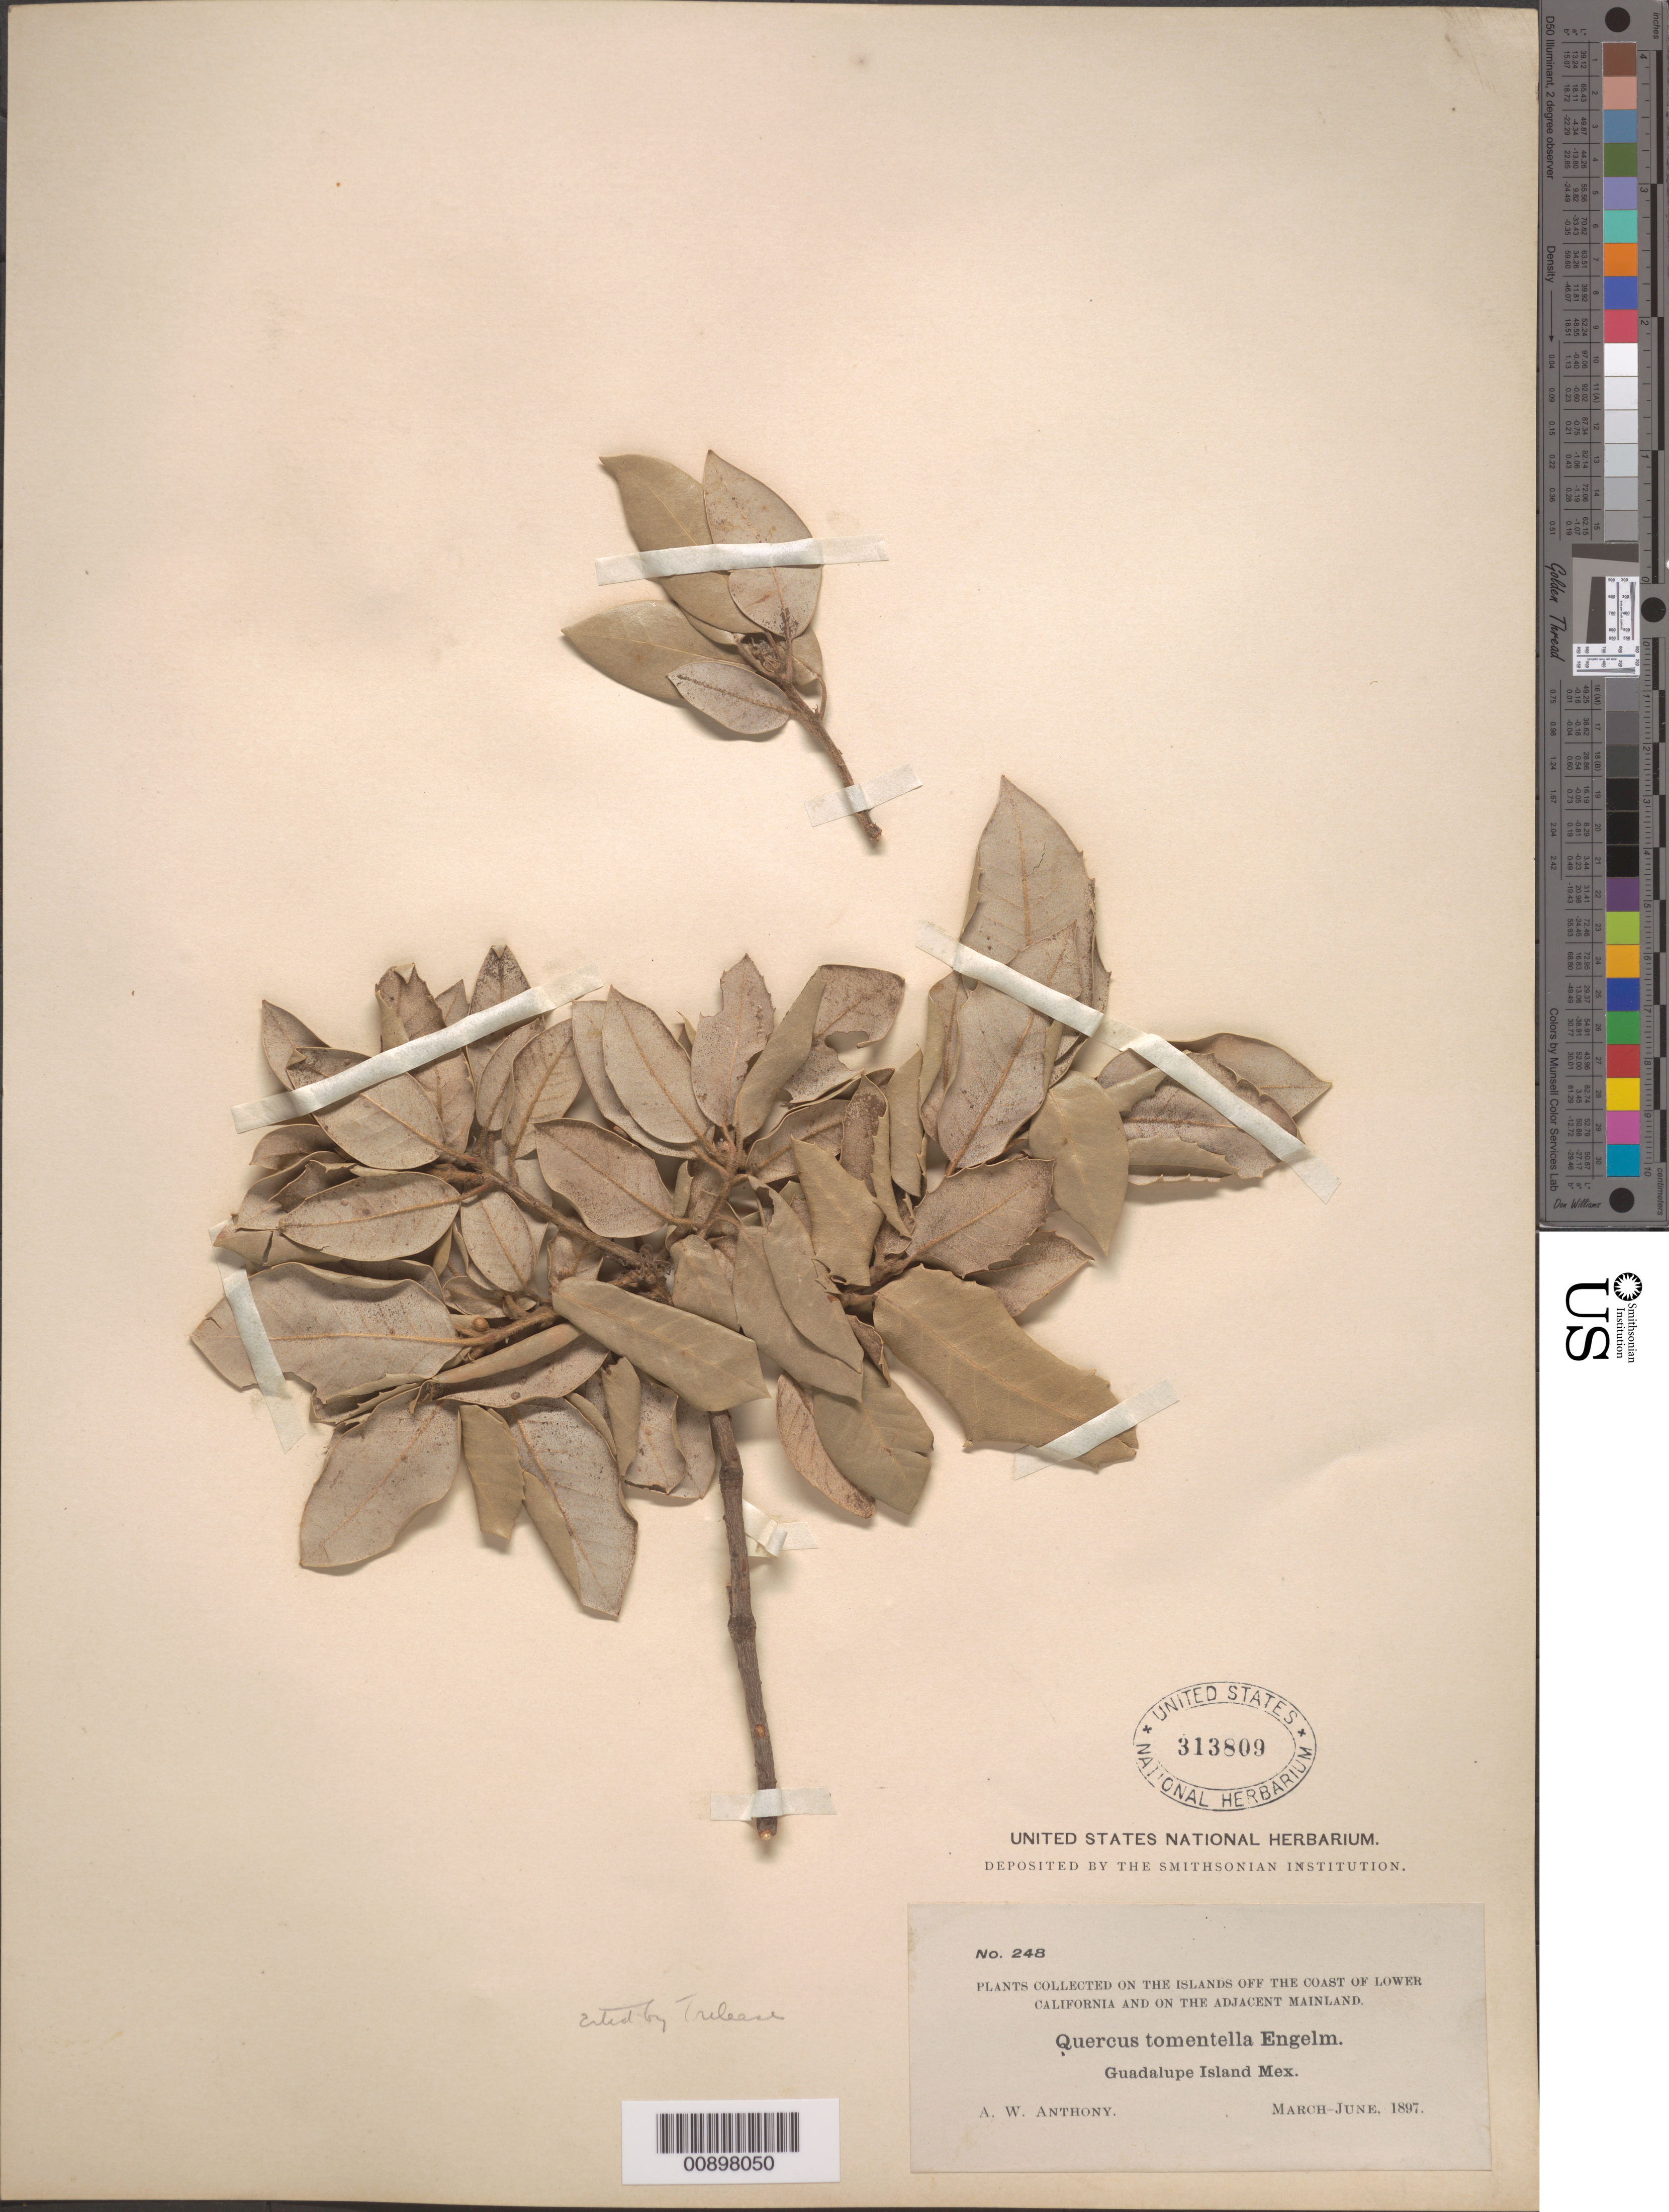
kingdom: Plantae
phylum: Tracheophyta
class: Magnoliopsida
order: Fagales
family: Fagaceae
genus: Quercus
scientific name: Quercus tomentella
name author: Engelm.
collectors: A. W. Anthony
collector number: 248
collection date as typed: Mar 1897 to -- Jun 1897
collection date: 1897-03/1897-06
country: Mexico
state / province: Baja California Norte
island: Guadalupe I.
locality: Guadalupe Island.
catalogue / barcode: US 313809